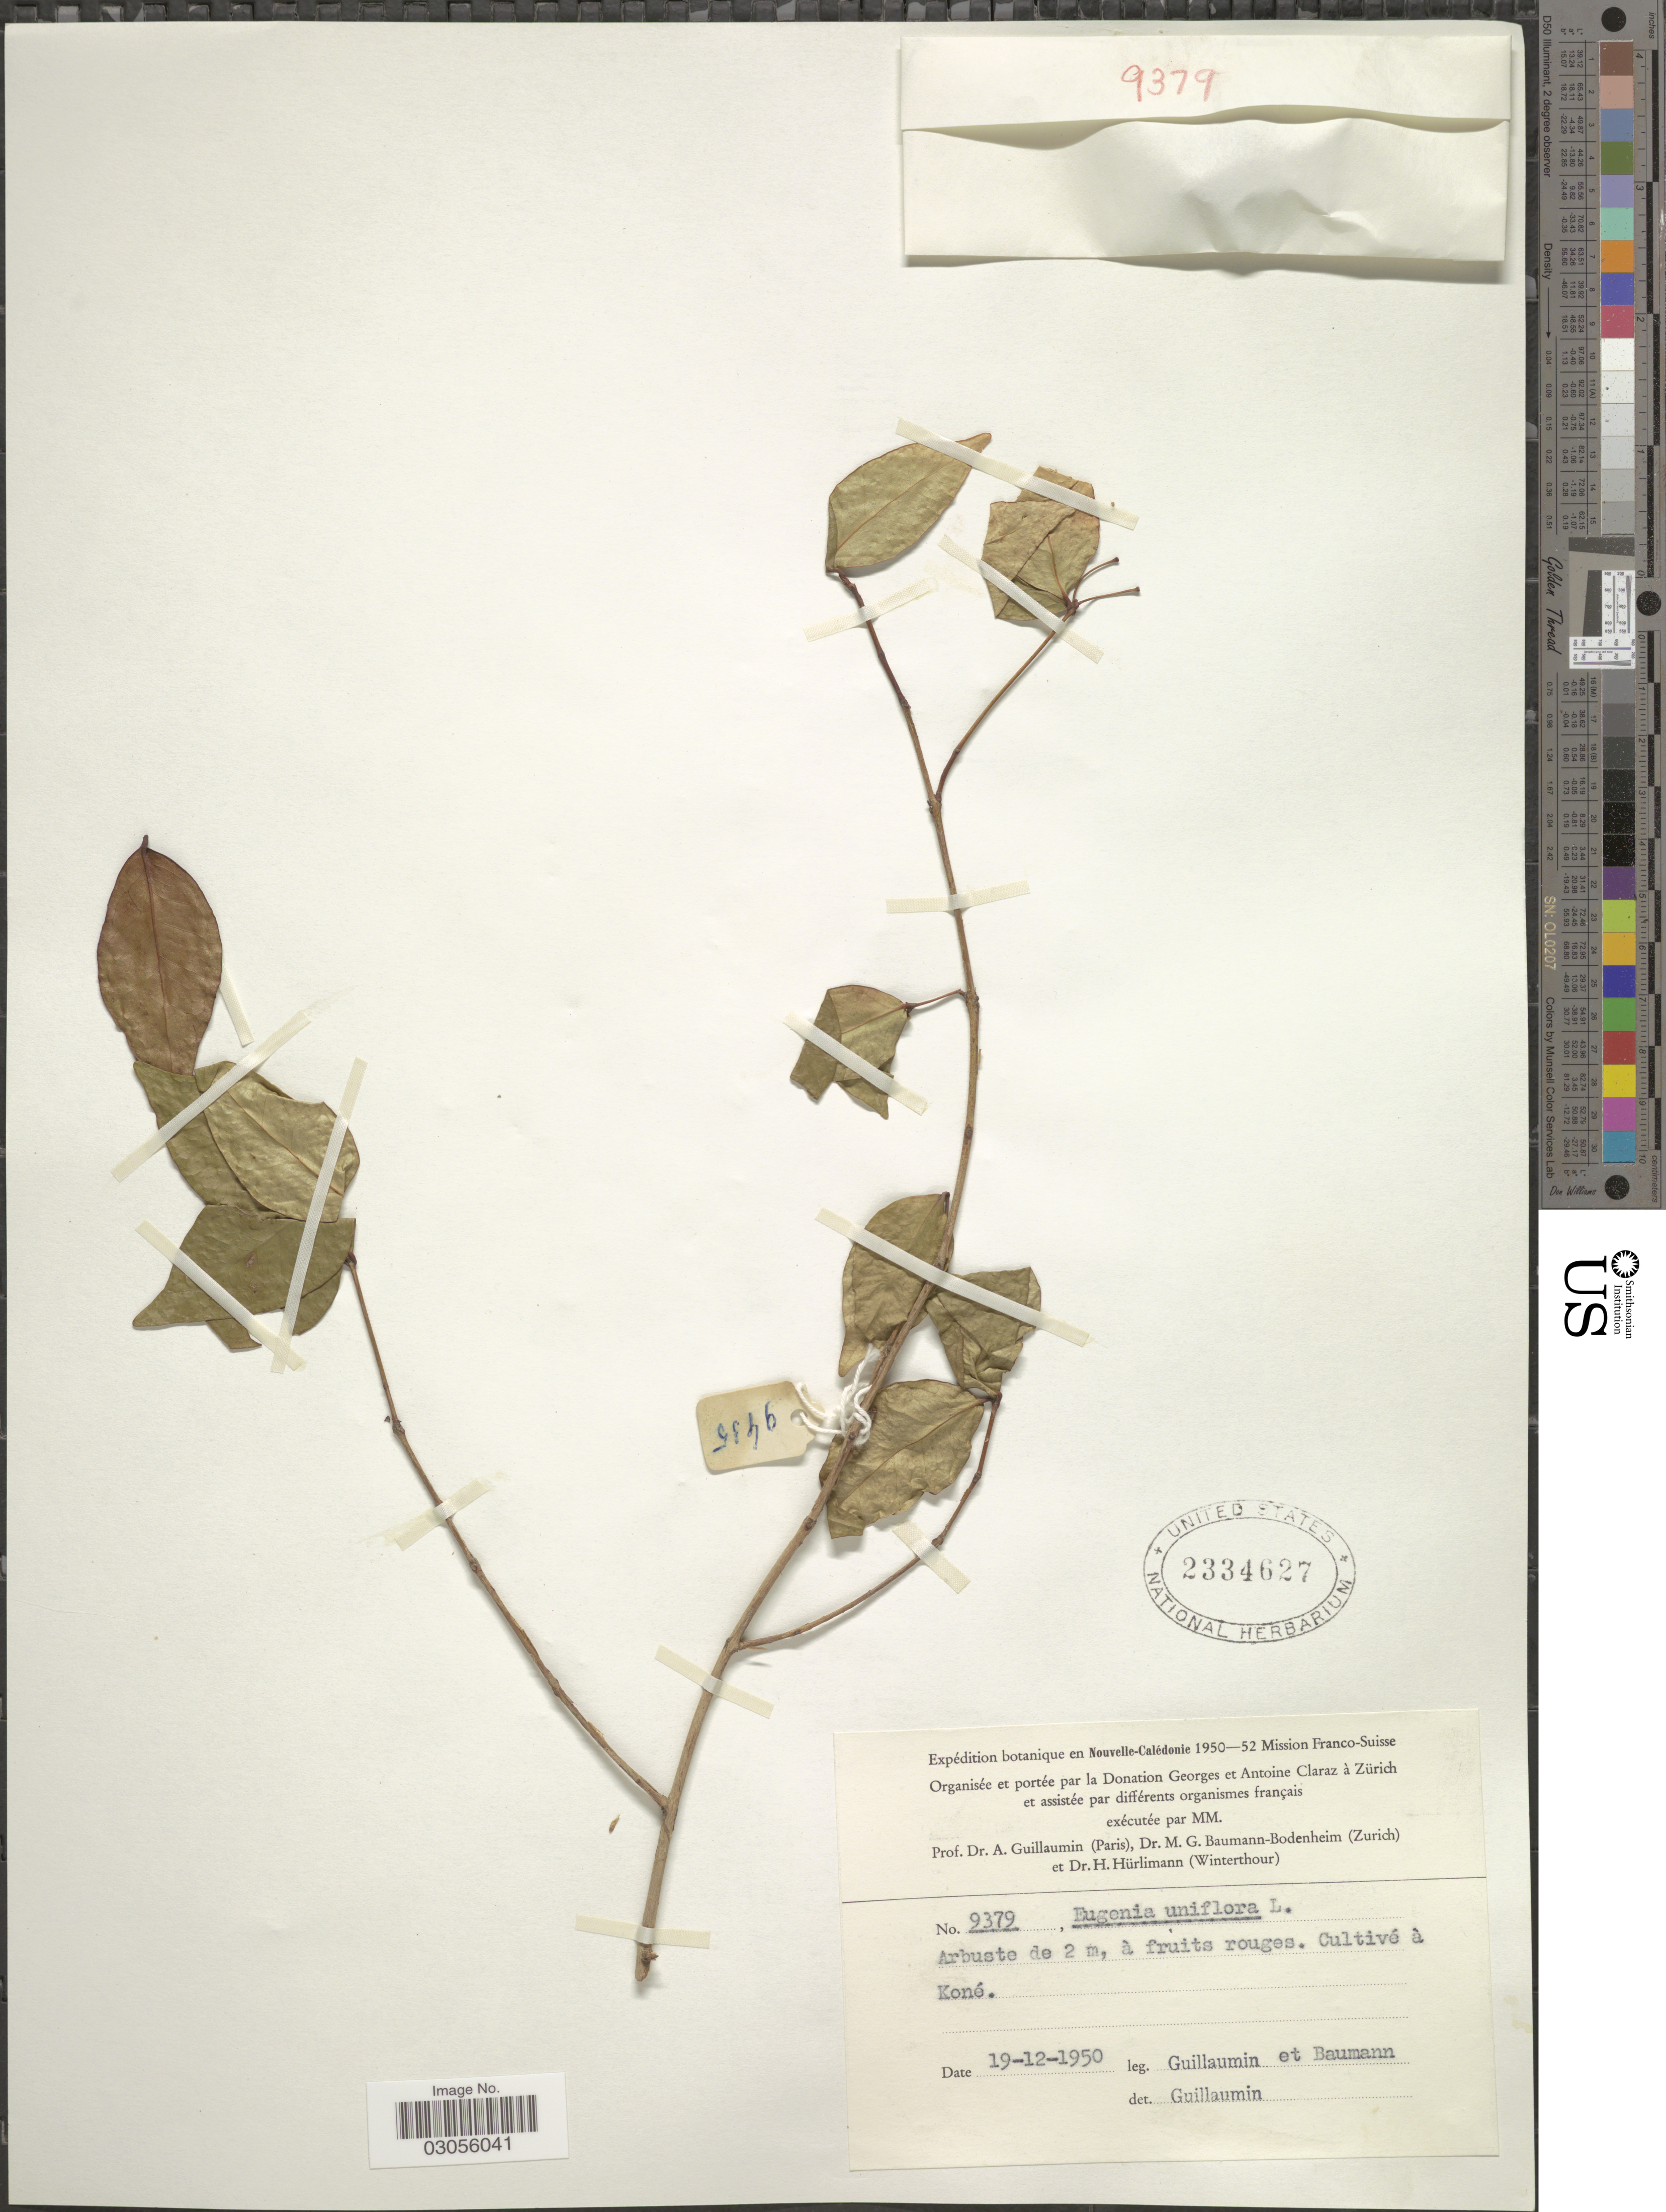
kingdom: Plantae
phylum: Tracheophyta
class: Magnoliopsida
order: Myrtales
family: Myrtaceae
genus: Eugenia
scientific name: Eugenia uniflora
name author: L.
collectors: A. Guillaumin & M. G. Baumann-Bodenheim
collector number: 9379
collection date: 1950-12-19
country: New Caledonia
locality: Cultivé à Koné.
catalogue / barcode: US 2334627